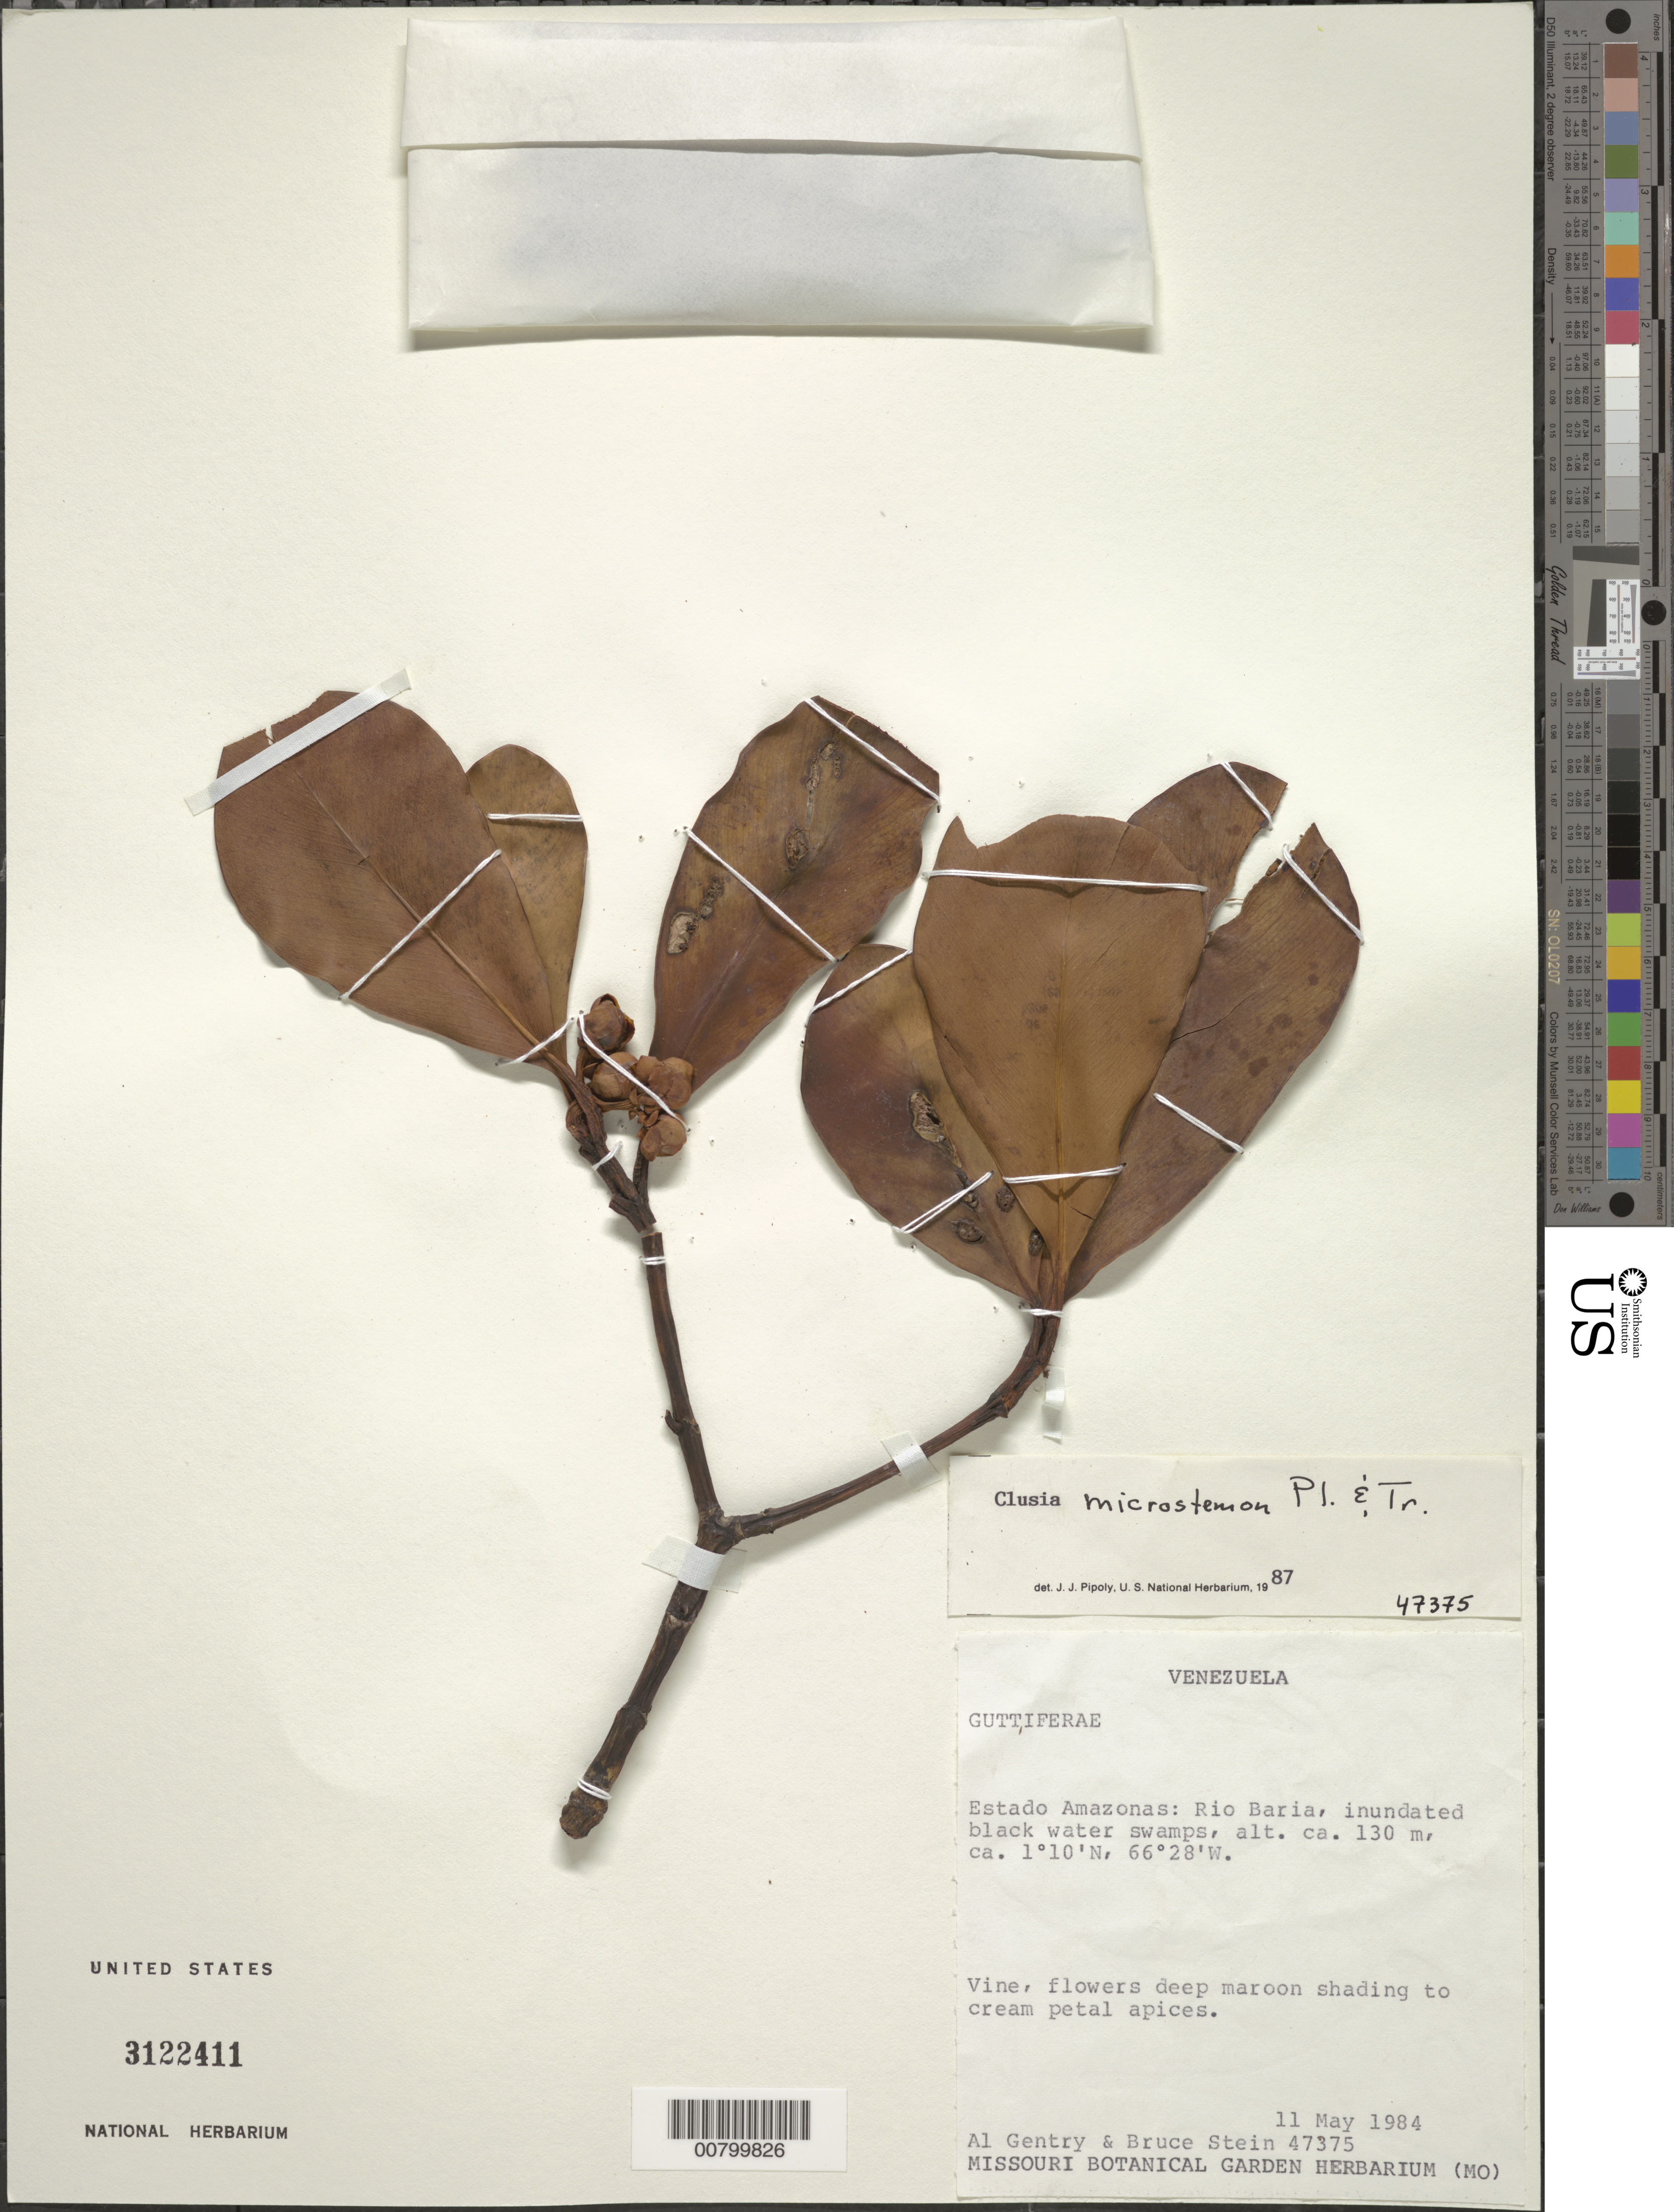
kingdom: Plantae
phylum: Tracheophyta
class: Magnoliopsida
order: Malpighiales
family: Clusiaceae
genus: Clusia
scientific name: Clusia microstemon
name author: Planch. & Triana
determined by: Pipoly, J. J., III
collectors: A. H. Gentry & B. Stein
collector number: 47375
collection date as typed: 11-May-84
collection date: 1984-05-11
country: Venezuela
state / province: Amazonas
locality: Río Baría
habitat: Inundated black water swamps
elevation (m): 130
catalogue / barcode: US 3122411